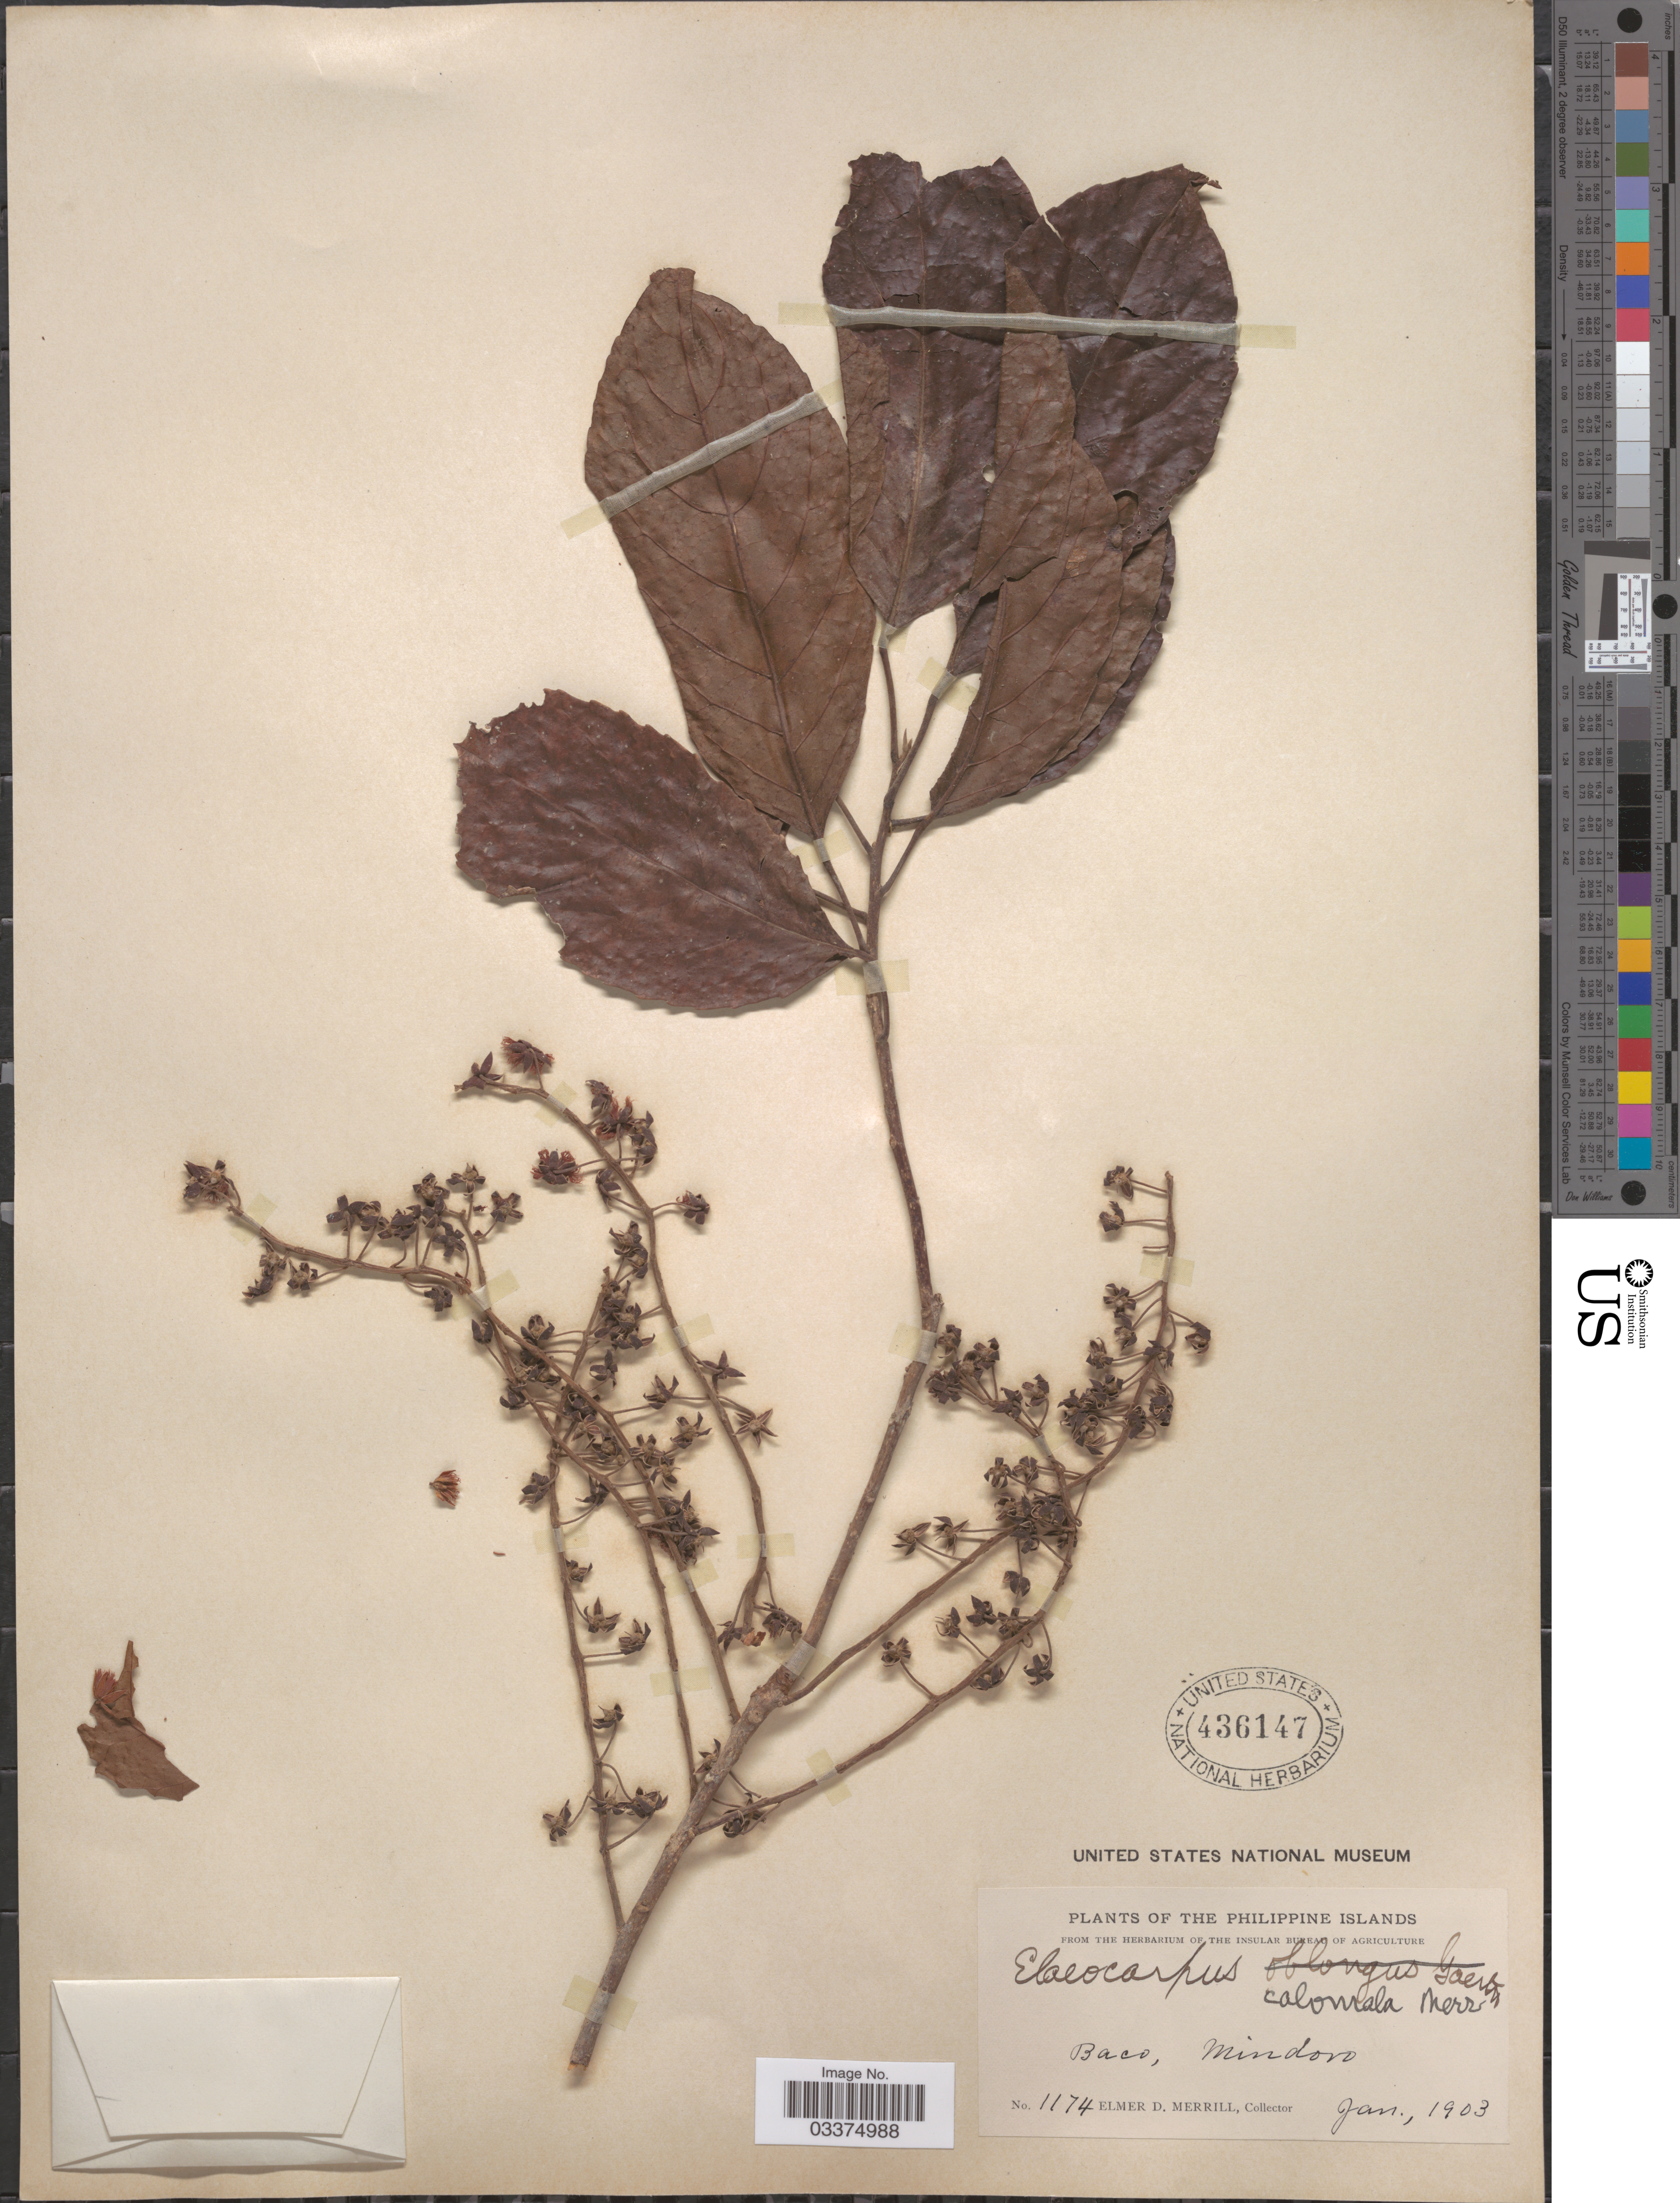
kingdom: Plantae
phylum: Tracheophyta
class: Magnoliopsida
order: Oxalidales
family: Elaeocarpaceae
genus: Elaeocarpus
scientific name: Elaeocarpus calomala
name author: (Blanco) Merr.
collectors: E. D. Merrill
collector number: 1174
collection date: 1903-01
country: Philippines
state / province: Mimaropa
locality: Baco, Mindoro.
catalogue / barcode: US 436147